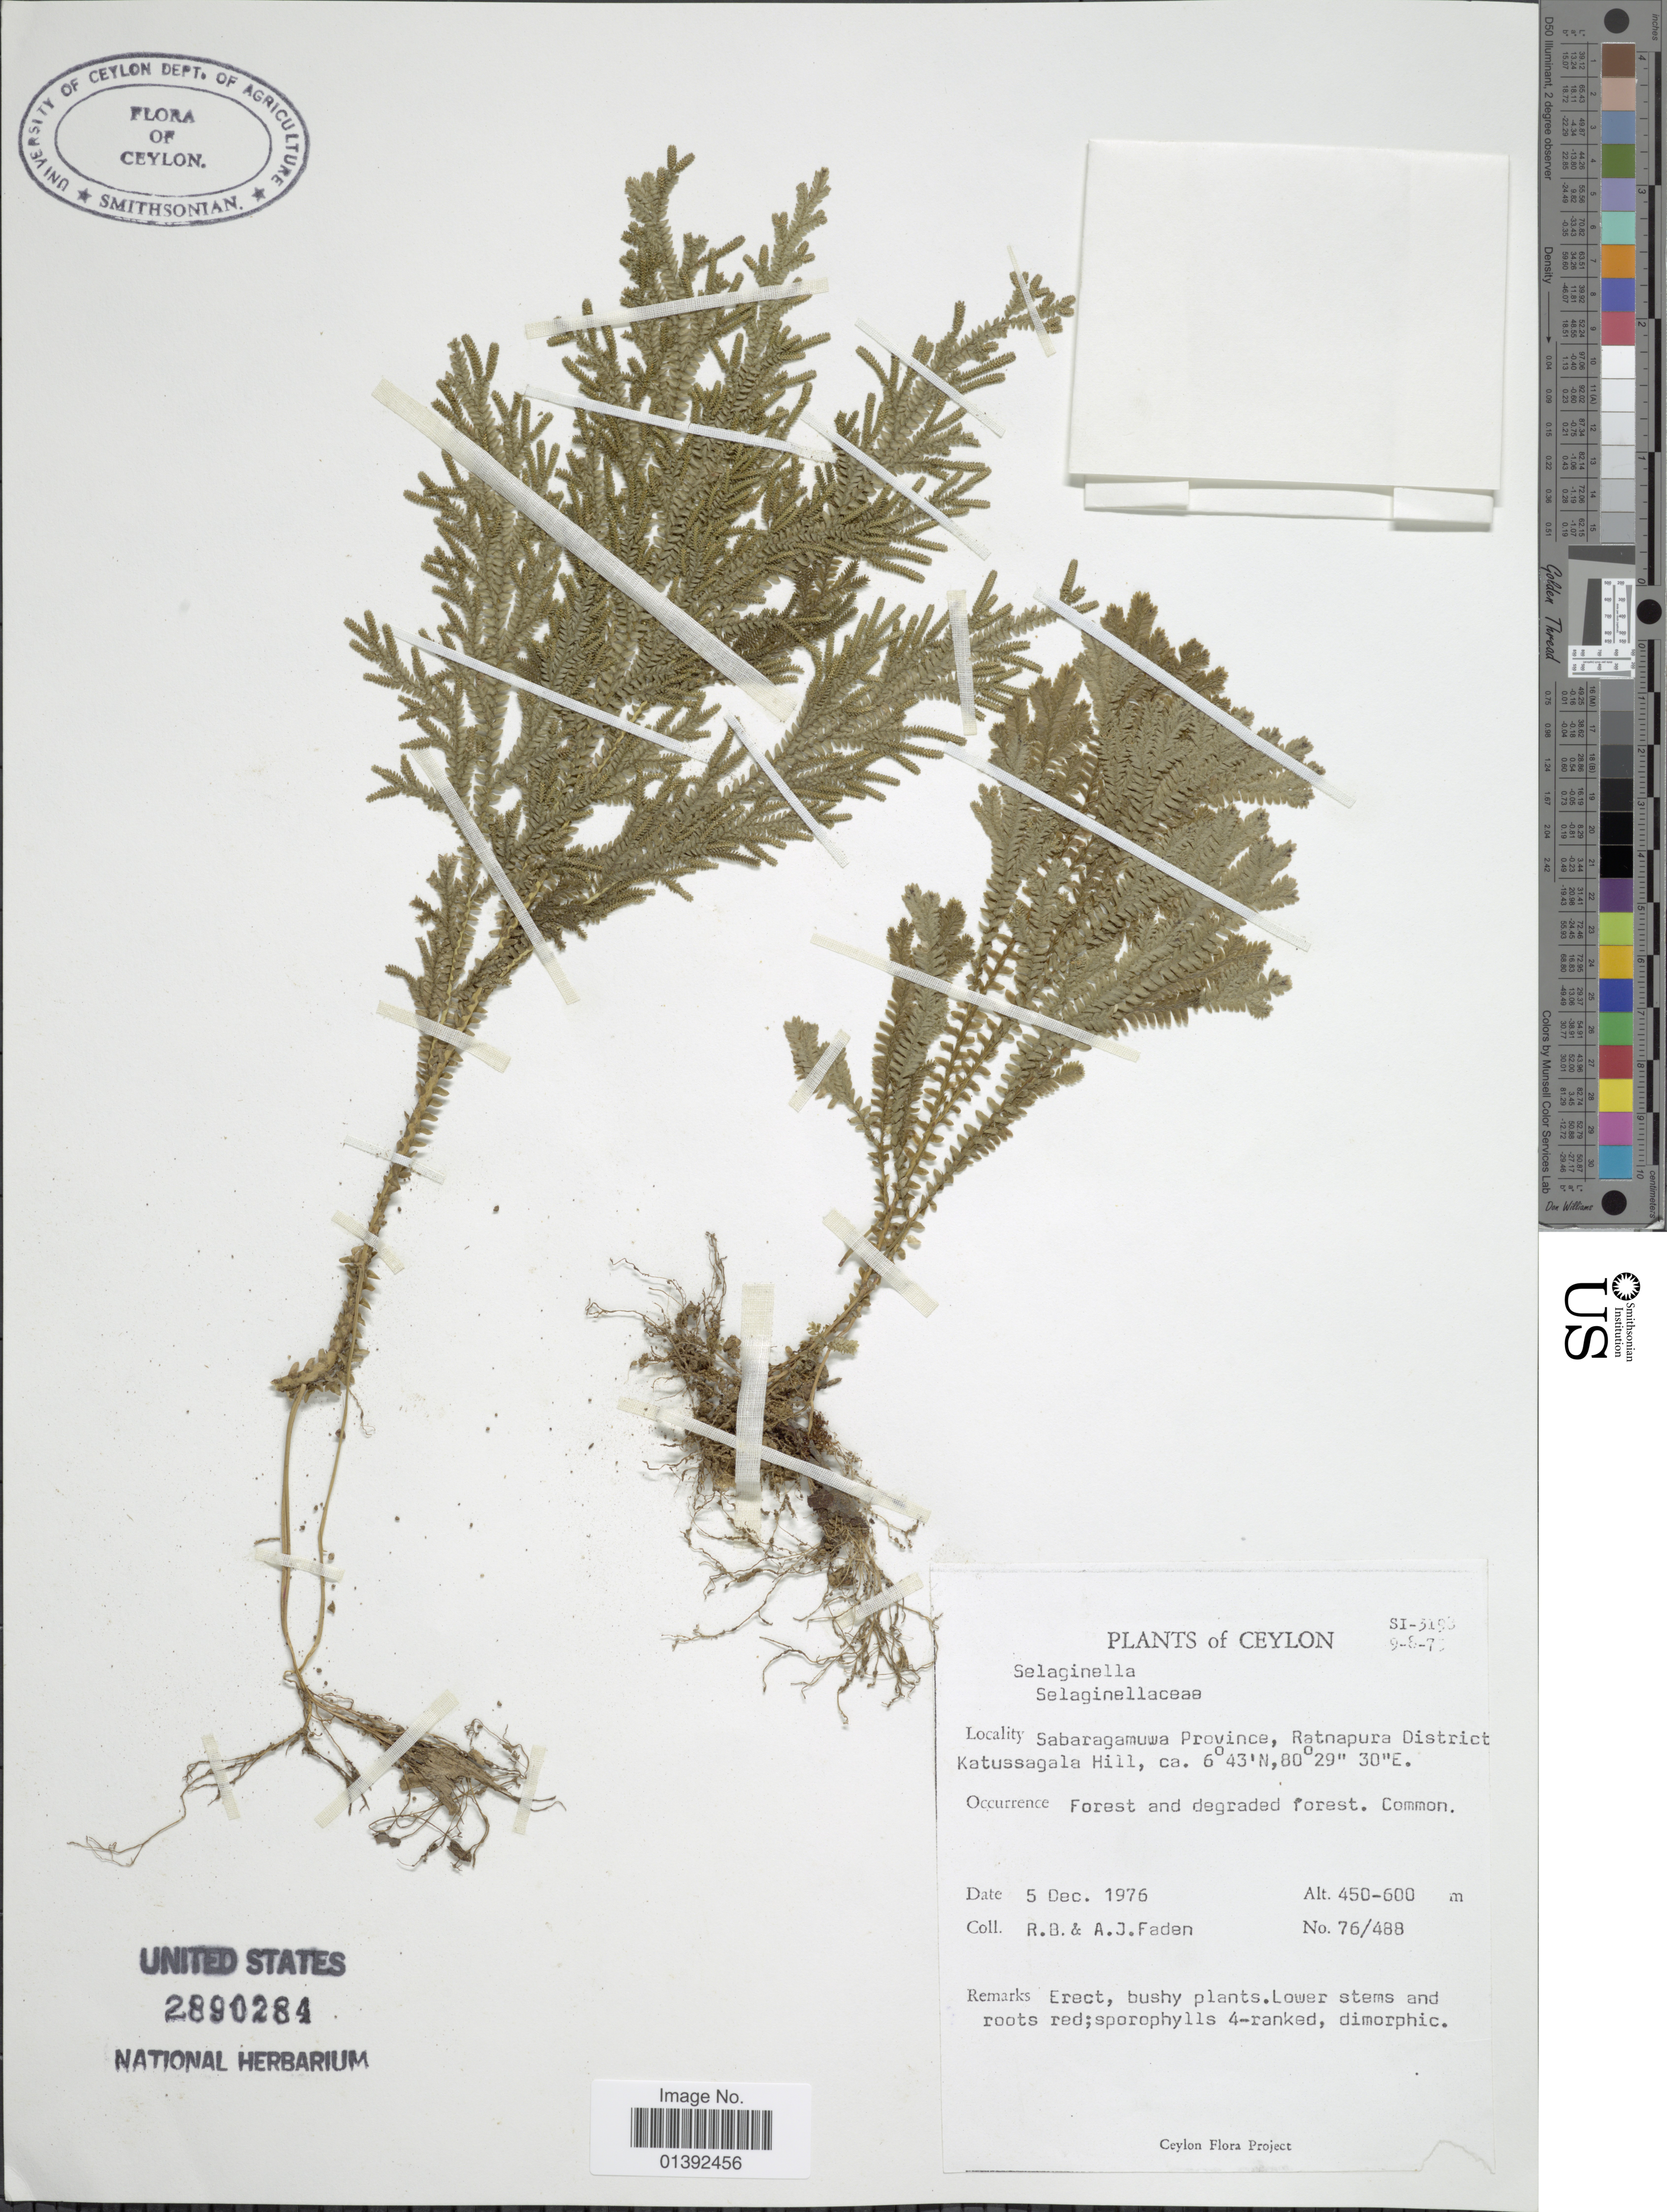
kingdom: Plantae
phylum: Tracheophyta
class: Lycopodiopsida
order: Selaginellales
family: Selaginellaceae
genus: Selaginella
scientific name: Selaginella sp.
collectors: R. B. Faden & A. J. Faden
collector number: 76/488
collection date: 1976-12-05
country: Sri Lanka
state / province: Sabaragamuwa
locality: Ceylon, Ratnapura District, Katussagala Hill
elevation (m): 450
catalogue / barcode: US 2890284